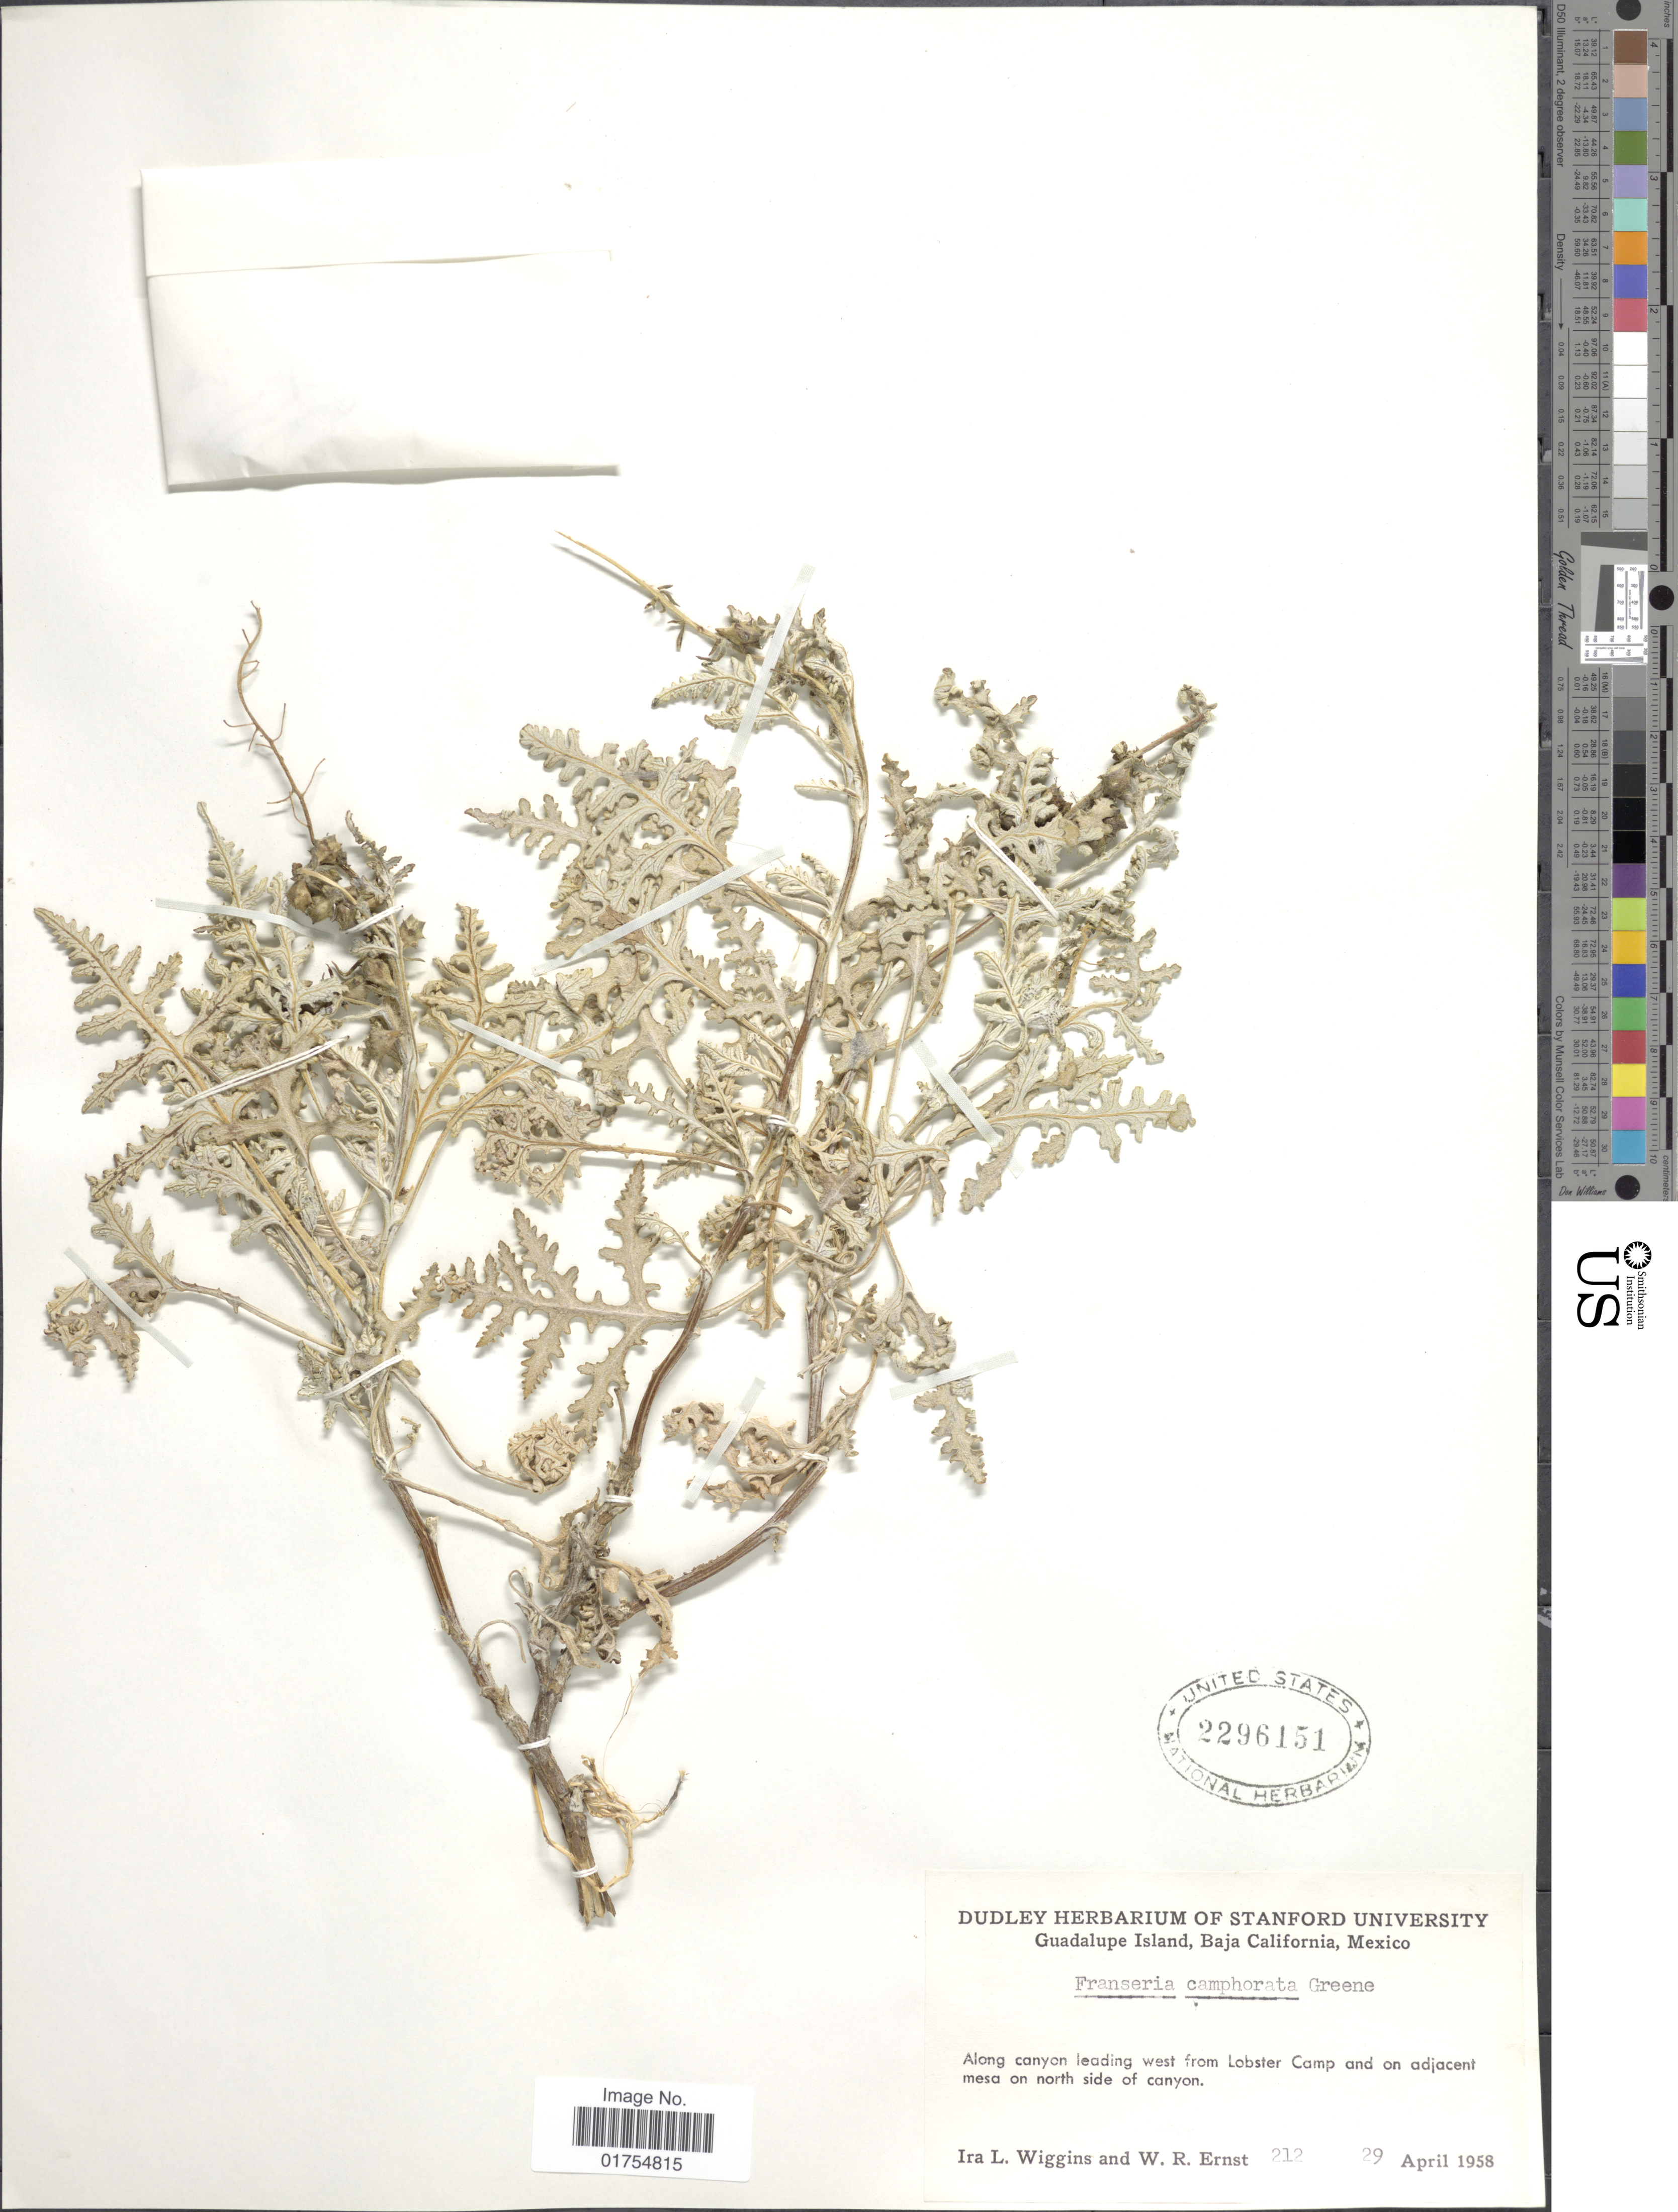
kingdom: Plantae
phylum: Tracheophyta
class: Magnoliopsida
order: Asterales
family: Asteraceae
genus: Franseria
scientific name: Franseria camphorata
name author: Greene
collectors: I. L. Wiggins & W. R. Ernst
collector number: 212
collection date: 1958-04-29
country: Mexico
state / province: Baja California Norte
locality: Guadalupe Island. Along canyon leading west from Lobster Camp and on adjacent mesa on north side of canyon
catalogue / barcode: US 2296151